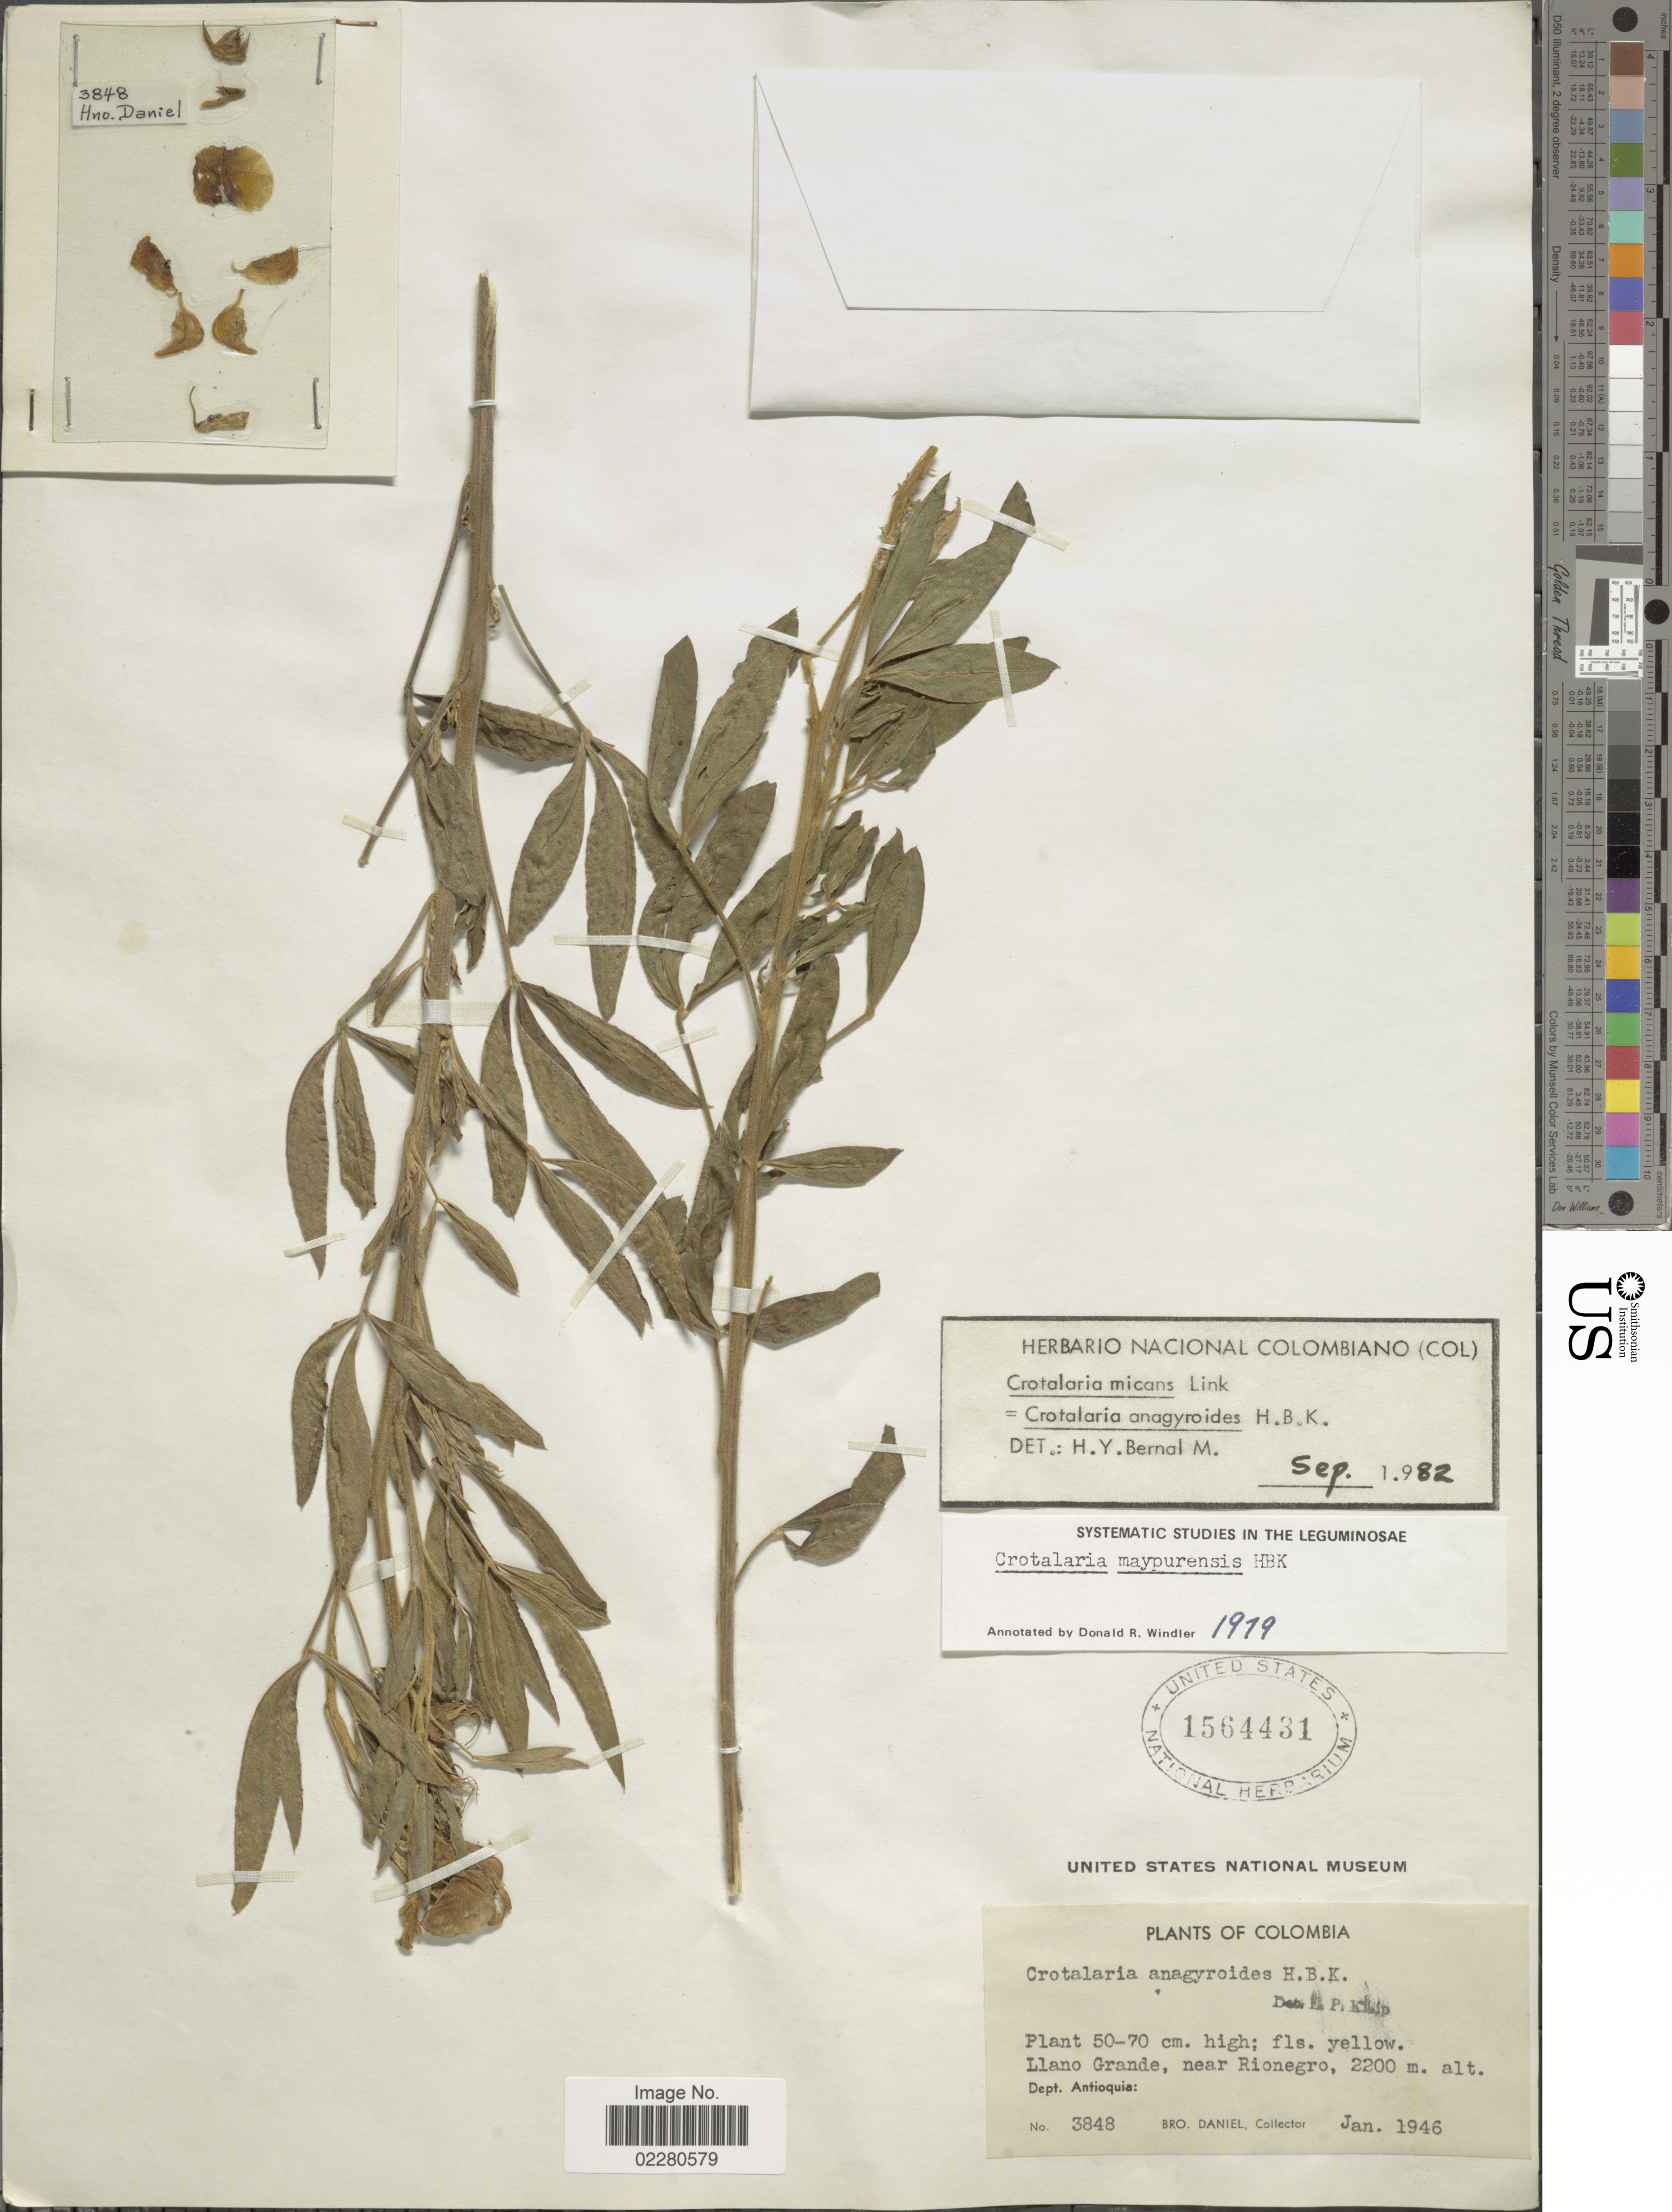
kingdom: Plantae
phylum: Tracheophyta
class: Magnoliopsida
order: Fabales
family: Fabaceae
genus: Crotalaria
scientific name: Crotalaria anagyroides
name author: Kunth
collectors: Bro. Daniel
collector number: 3848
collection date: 1946-01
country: Colombia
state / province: Antioquia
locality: Llano Grande, near Rionegro. Dept. Antioquia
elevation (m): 2200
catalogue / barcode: US 1564431